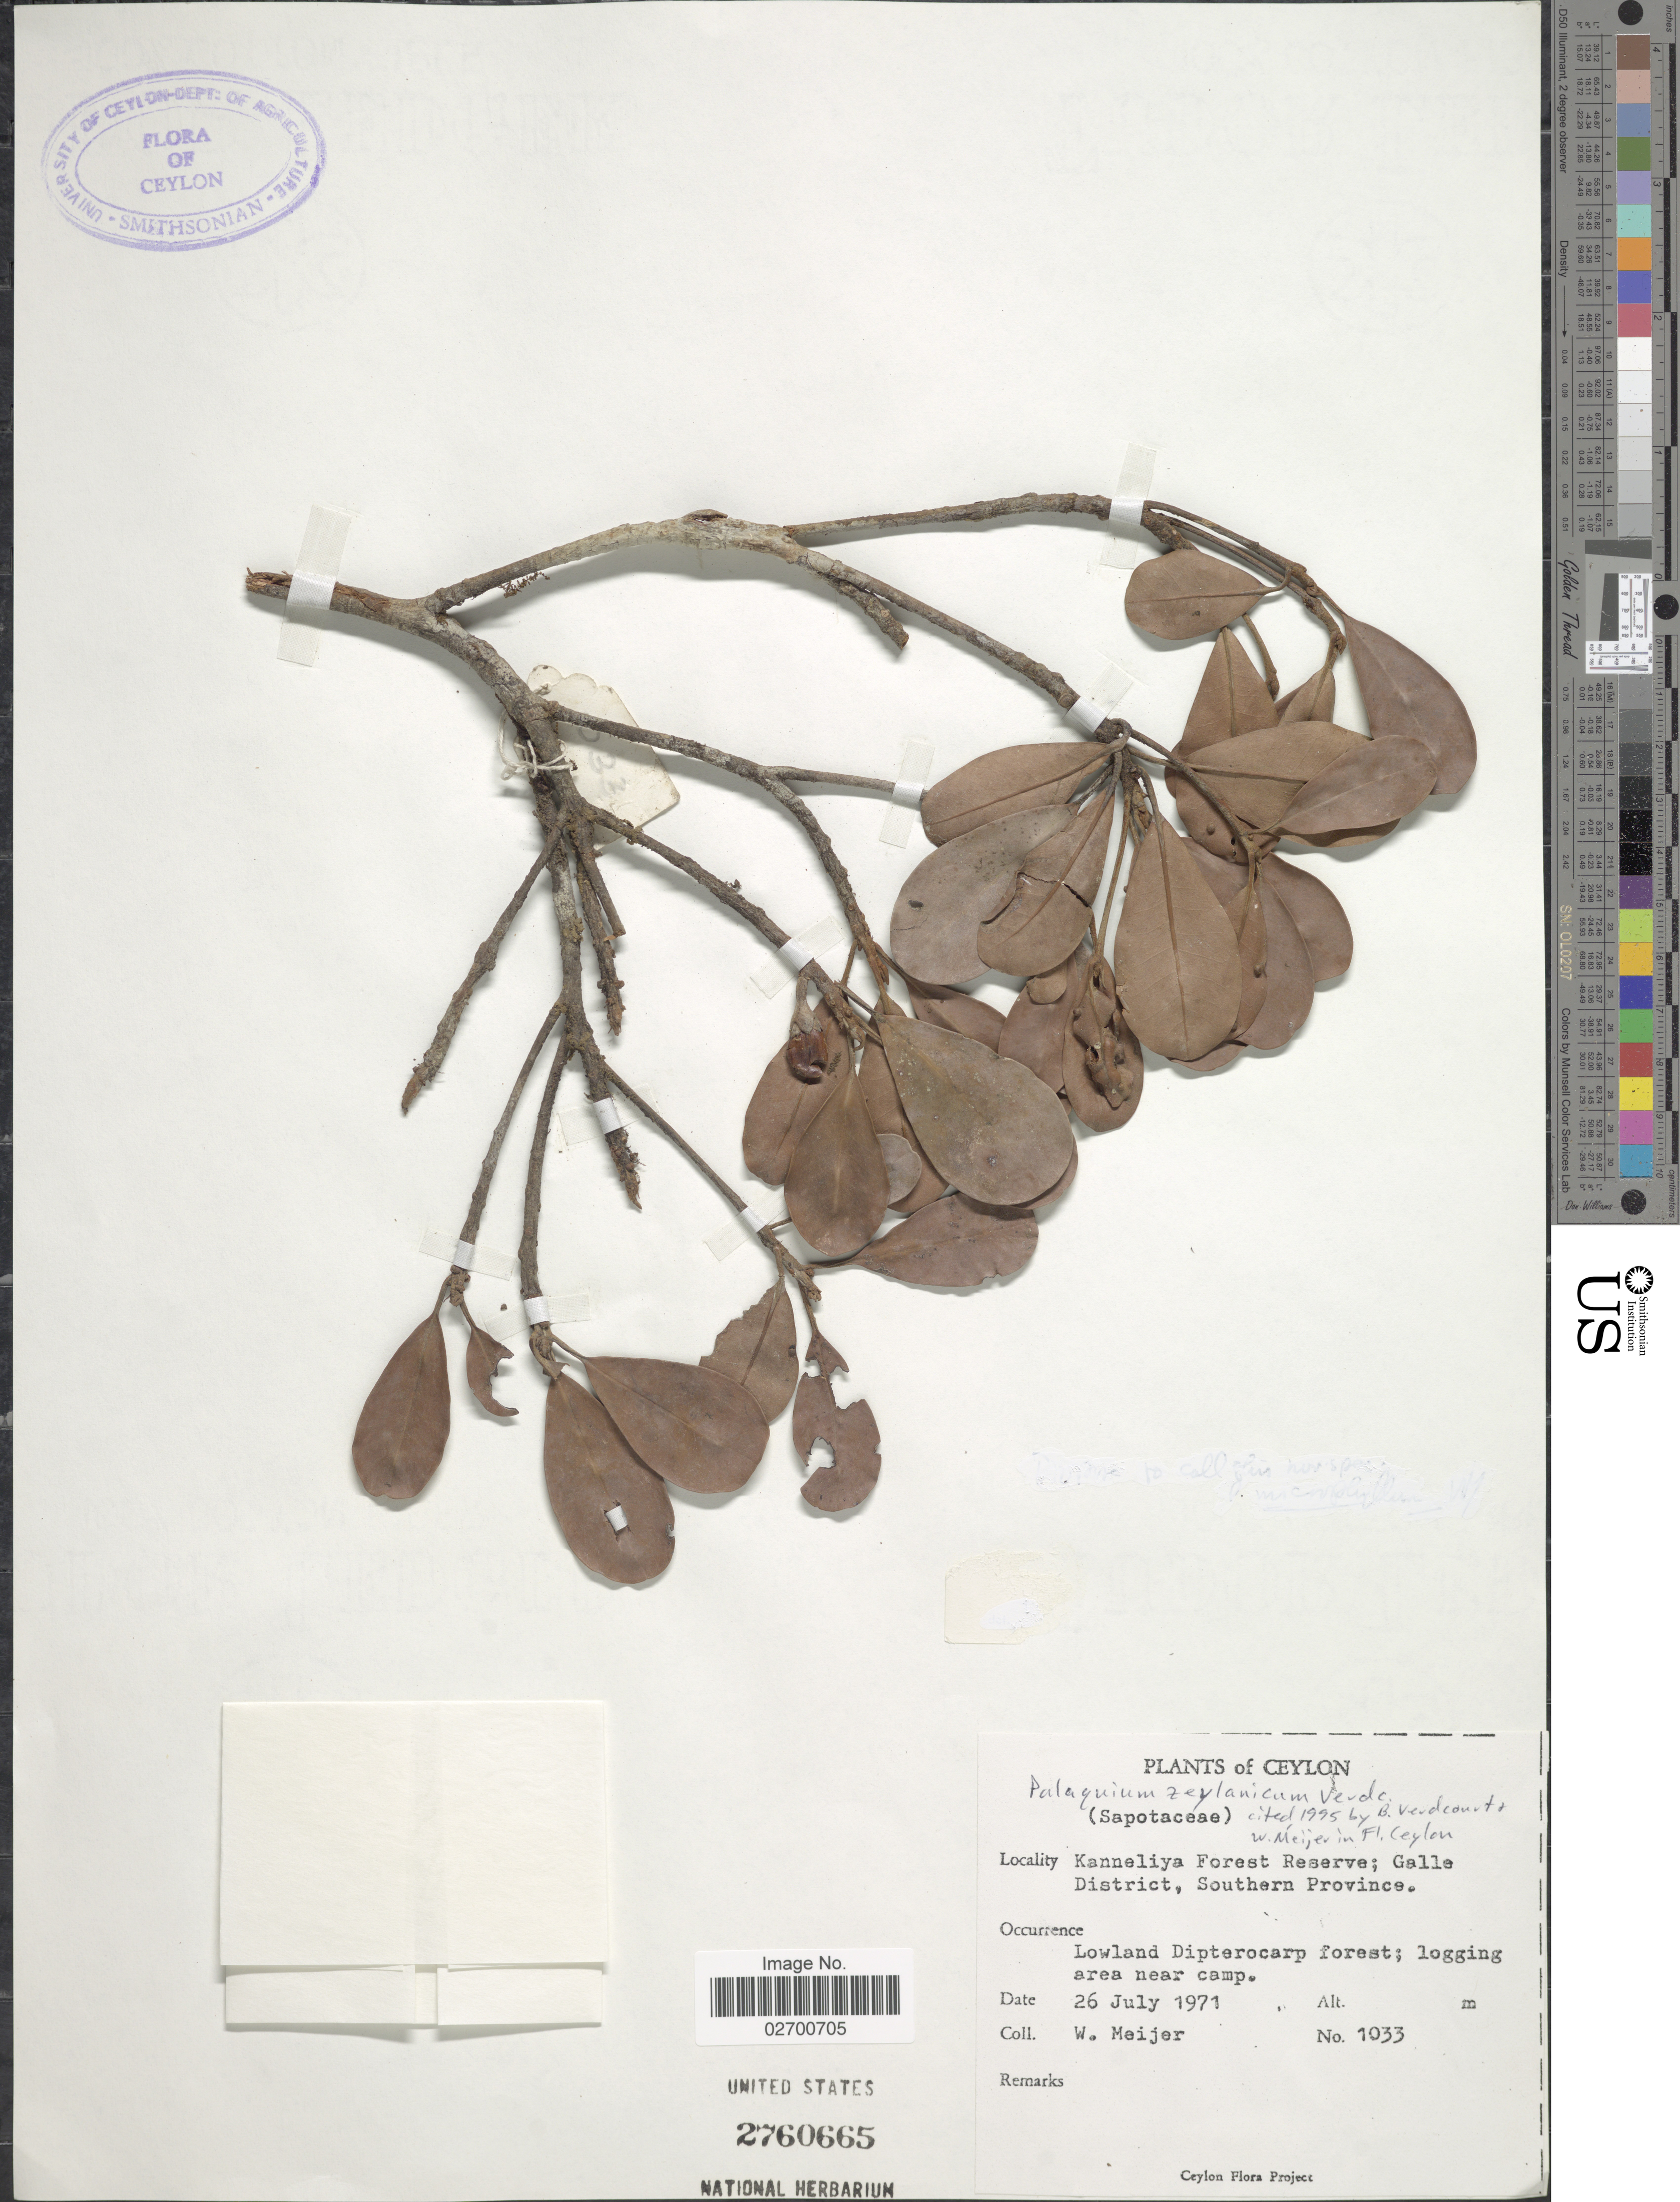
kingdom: Plantae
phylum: Tracheophyta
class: Magnoliopsida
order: Ericales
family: Sapotaceae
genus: Palaquium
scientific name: Palaquium zeylanicum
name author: Verdc.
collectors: W. Meijer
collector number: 1033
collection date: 1971-07-26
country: Sri Lanka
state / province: Southern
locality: Ceylon. Kenneliya Forest Reserve; Galle District, Southern Province. logging area near camp.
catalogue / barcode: US 2760665